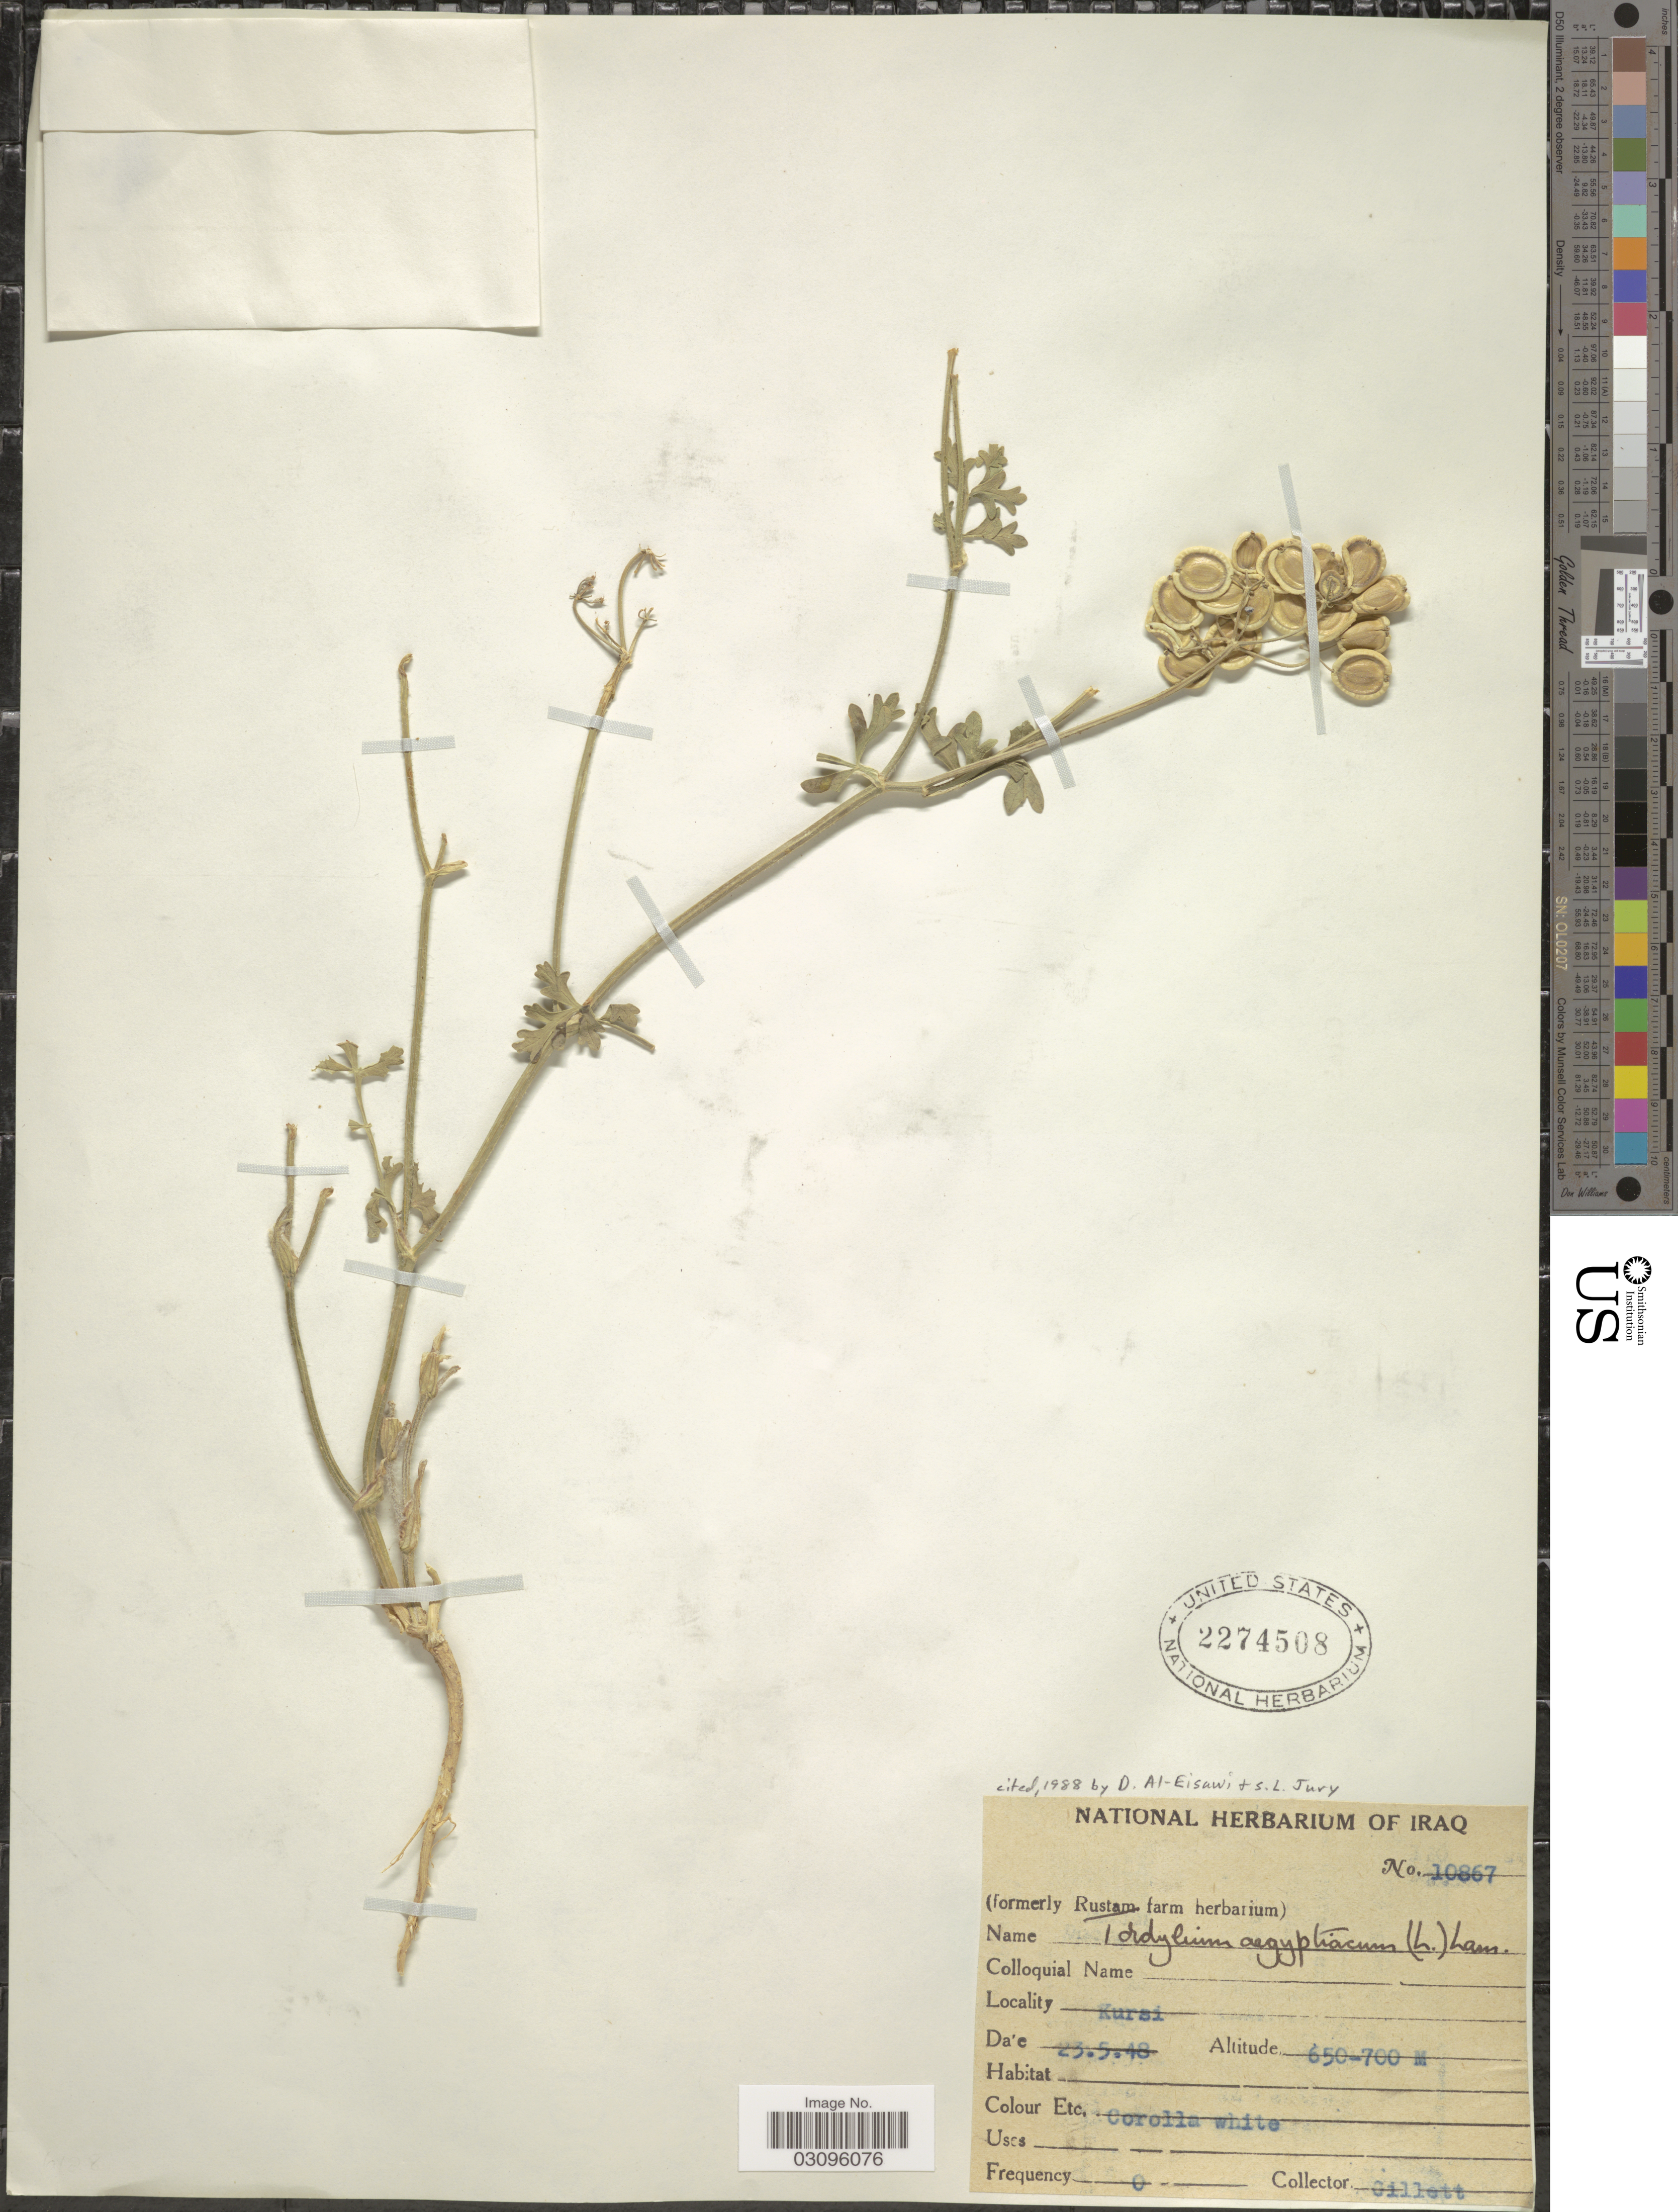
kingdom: Plantae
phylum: Tracheophyta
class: Magnoliopsida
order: Apiales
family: Apiaceae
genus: Tordylium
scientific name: Tordylium aegyptiacum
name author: Lam.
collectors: Gillett, --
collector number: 10867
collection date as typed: Transcribed d/m/y: 23/5/48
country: Iraq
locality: Kursi.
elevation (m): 650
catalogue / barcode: US 2274508